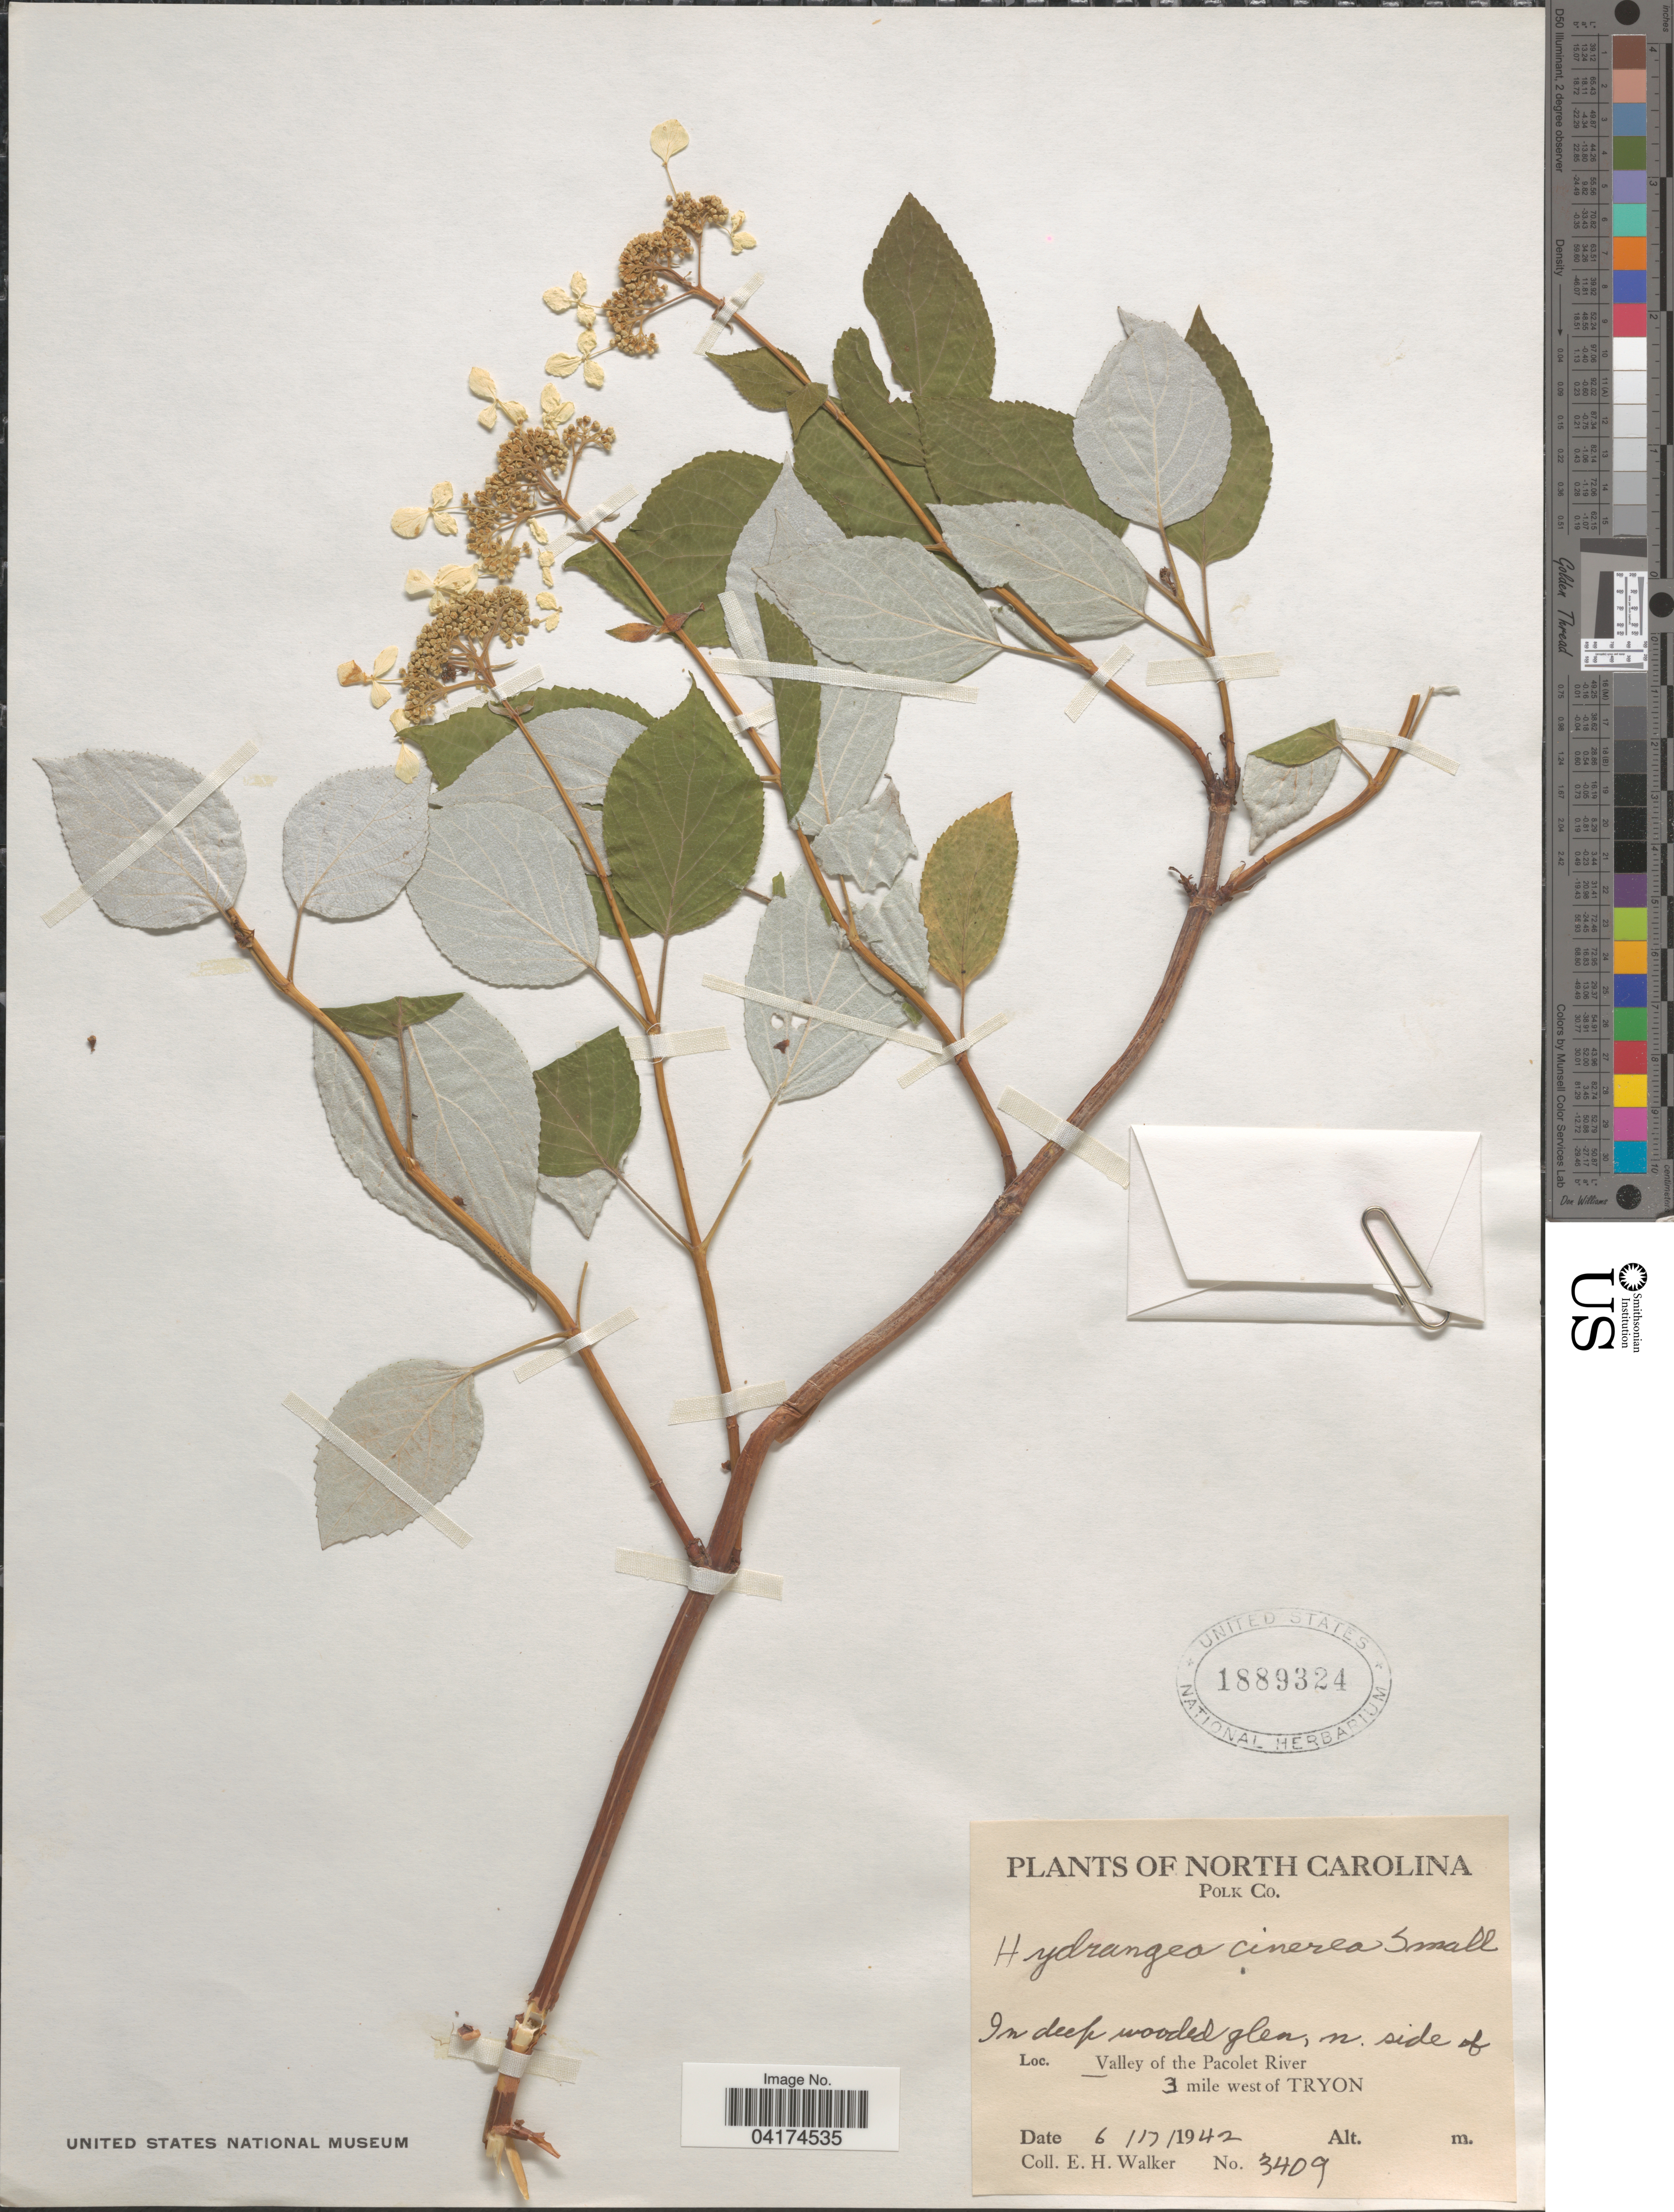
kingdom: Plantae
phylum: Tracheophyta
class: Magnoliopsida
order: Cornales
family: Hydrangeaceae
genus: Hydrangea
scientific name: Hydrangea cinerea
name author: Small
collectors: E. H. Walker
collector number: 3409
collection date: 1942-06-17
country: United States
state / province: North Carolina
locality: Polk Co. In deep wooded glen, n. side of Valley of the Pacolet River 3 mile west of Tryon.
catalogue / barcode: US 1889324